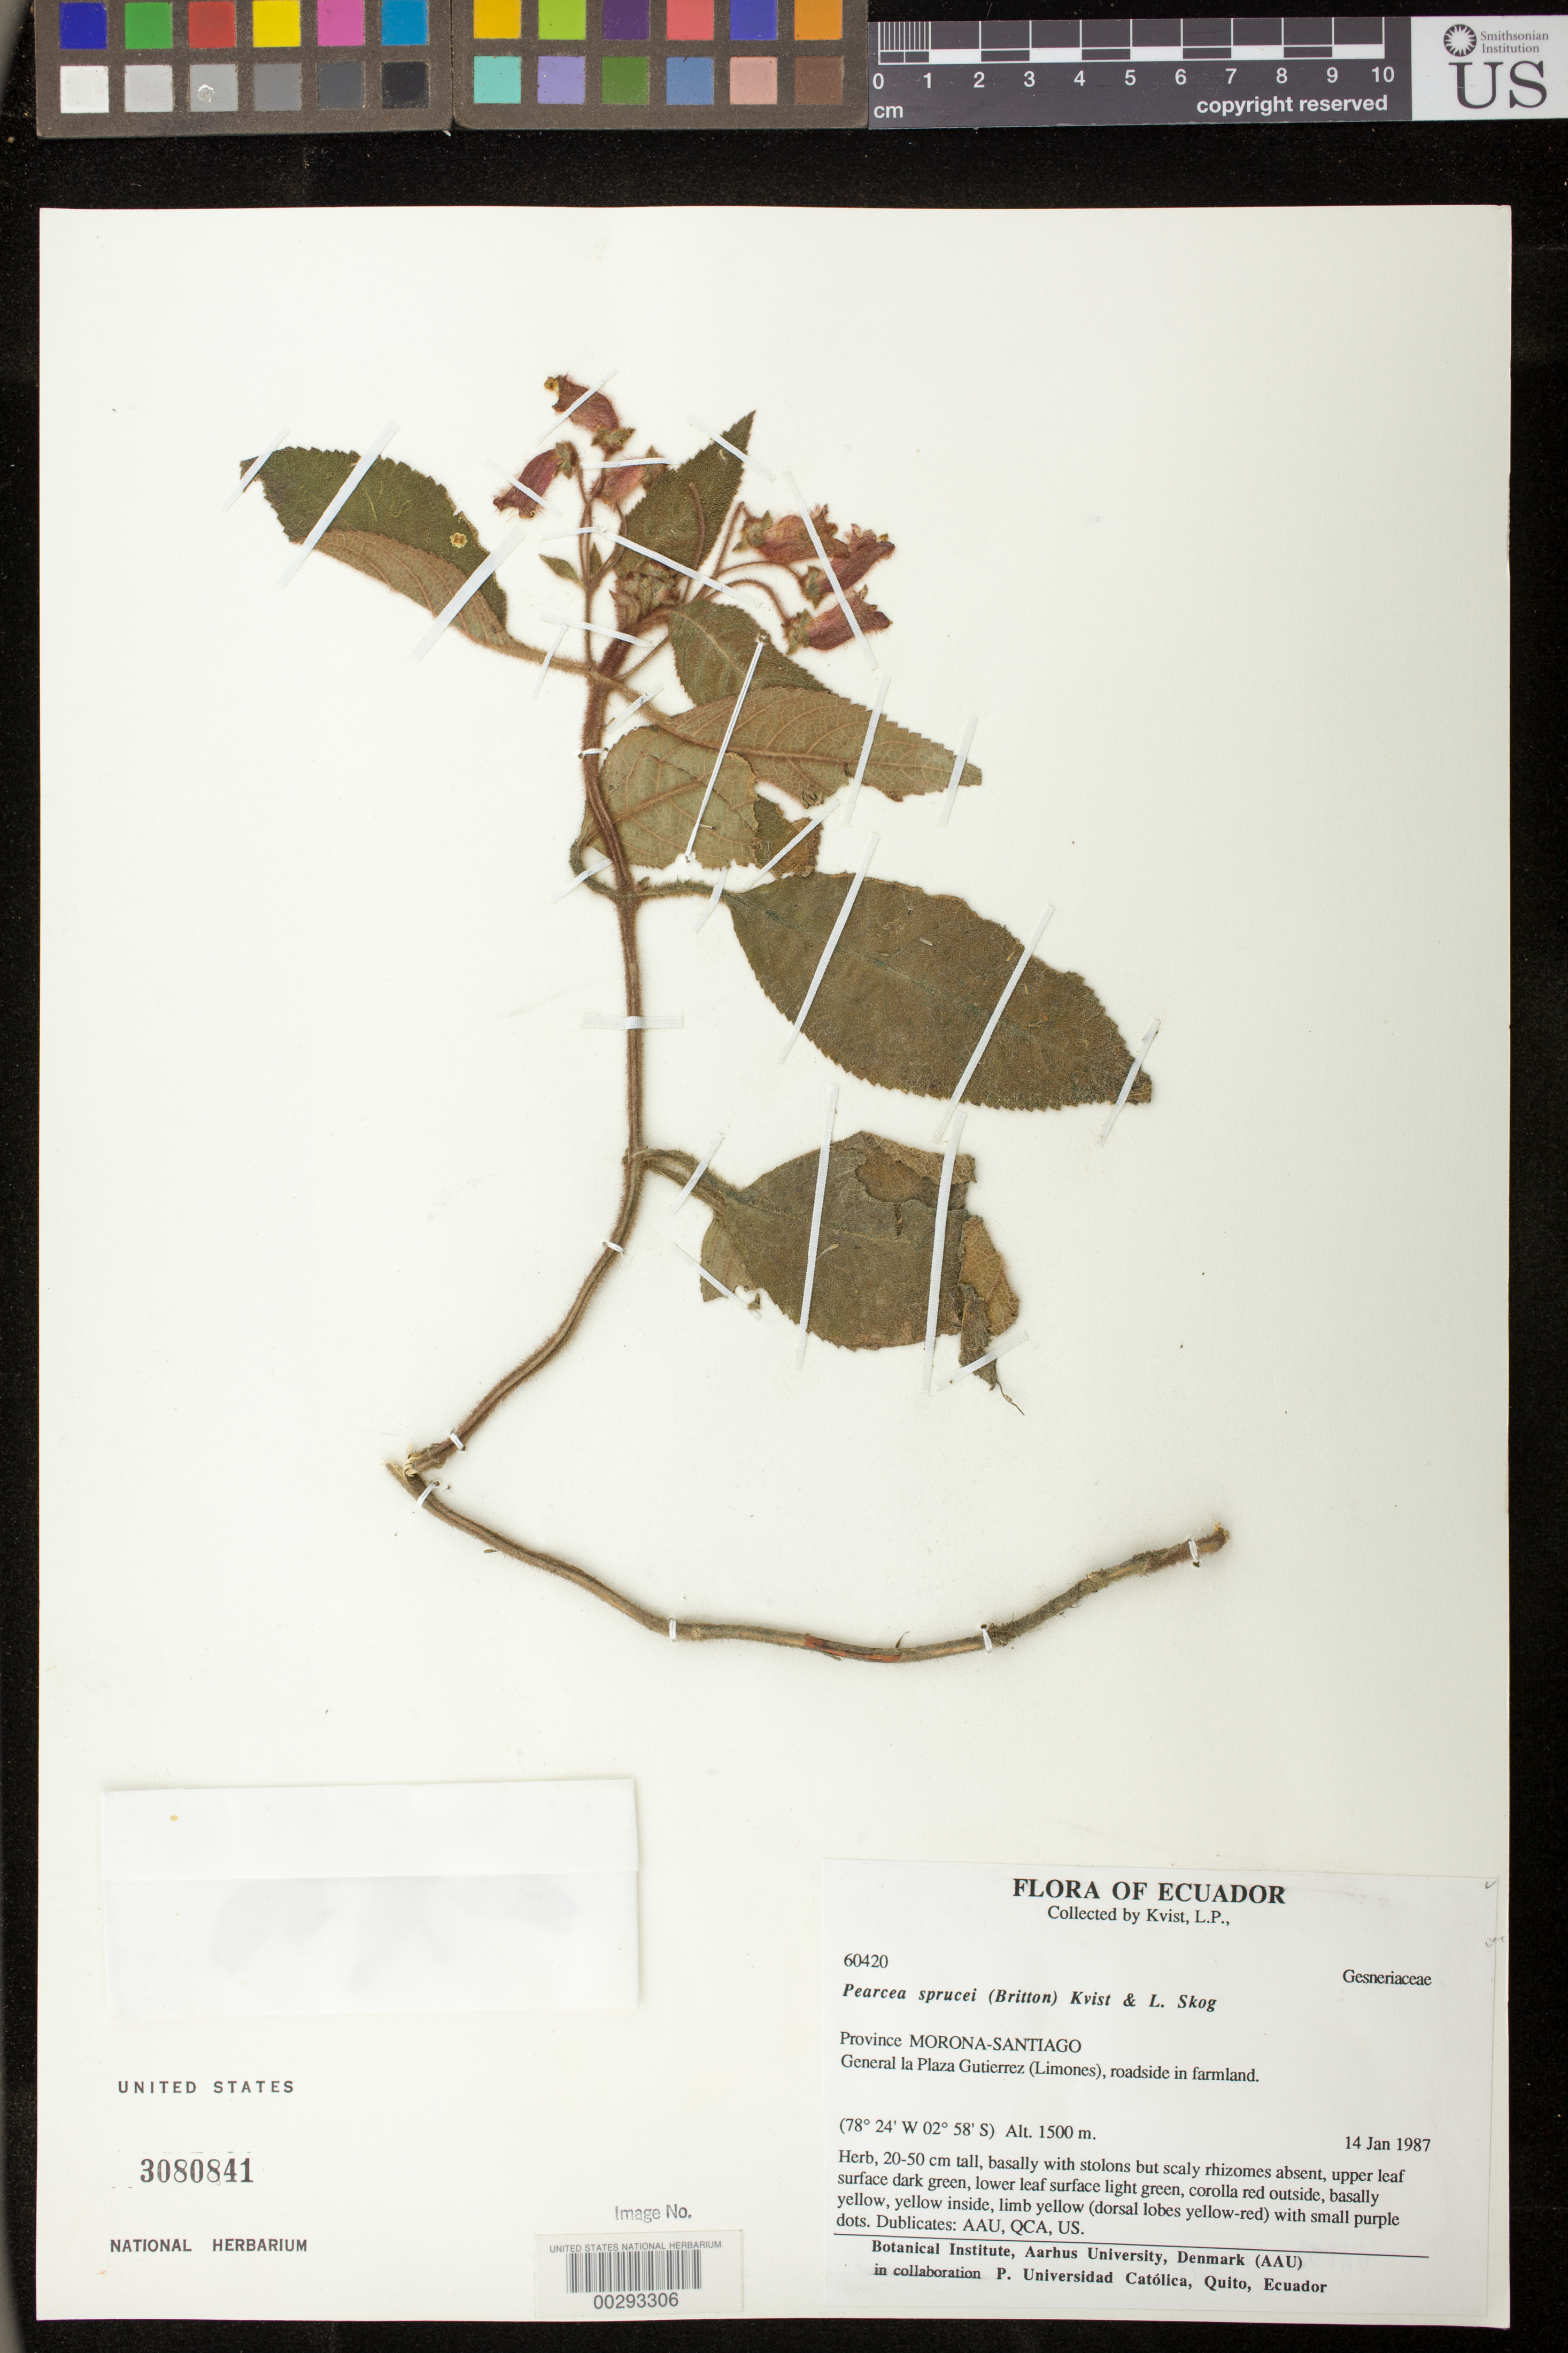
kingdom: Plantae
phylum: Tracheophyta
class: Magnoliopsida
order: Lamiales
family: Gesneriaceae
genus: Pearcea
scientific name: Pearcea sprucei var. sprucei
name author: (Britton ex Rusby) L.P. Kvist & L.E. Skog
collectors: L. P. Kvist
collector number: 60420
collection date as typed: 14 Jan 1987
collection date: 1987-01-14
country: Ecuador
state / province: Morona-Santiago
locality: General La Plaza Gutierrez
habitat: Roadside in farmland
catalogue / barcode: US 3080841